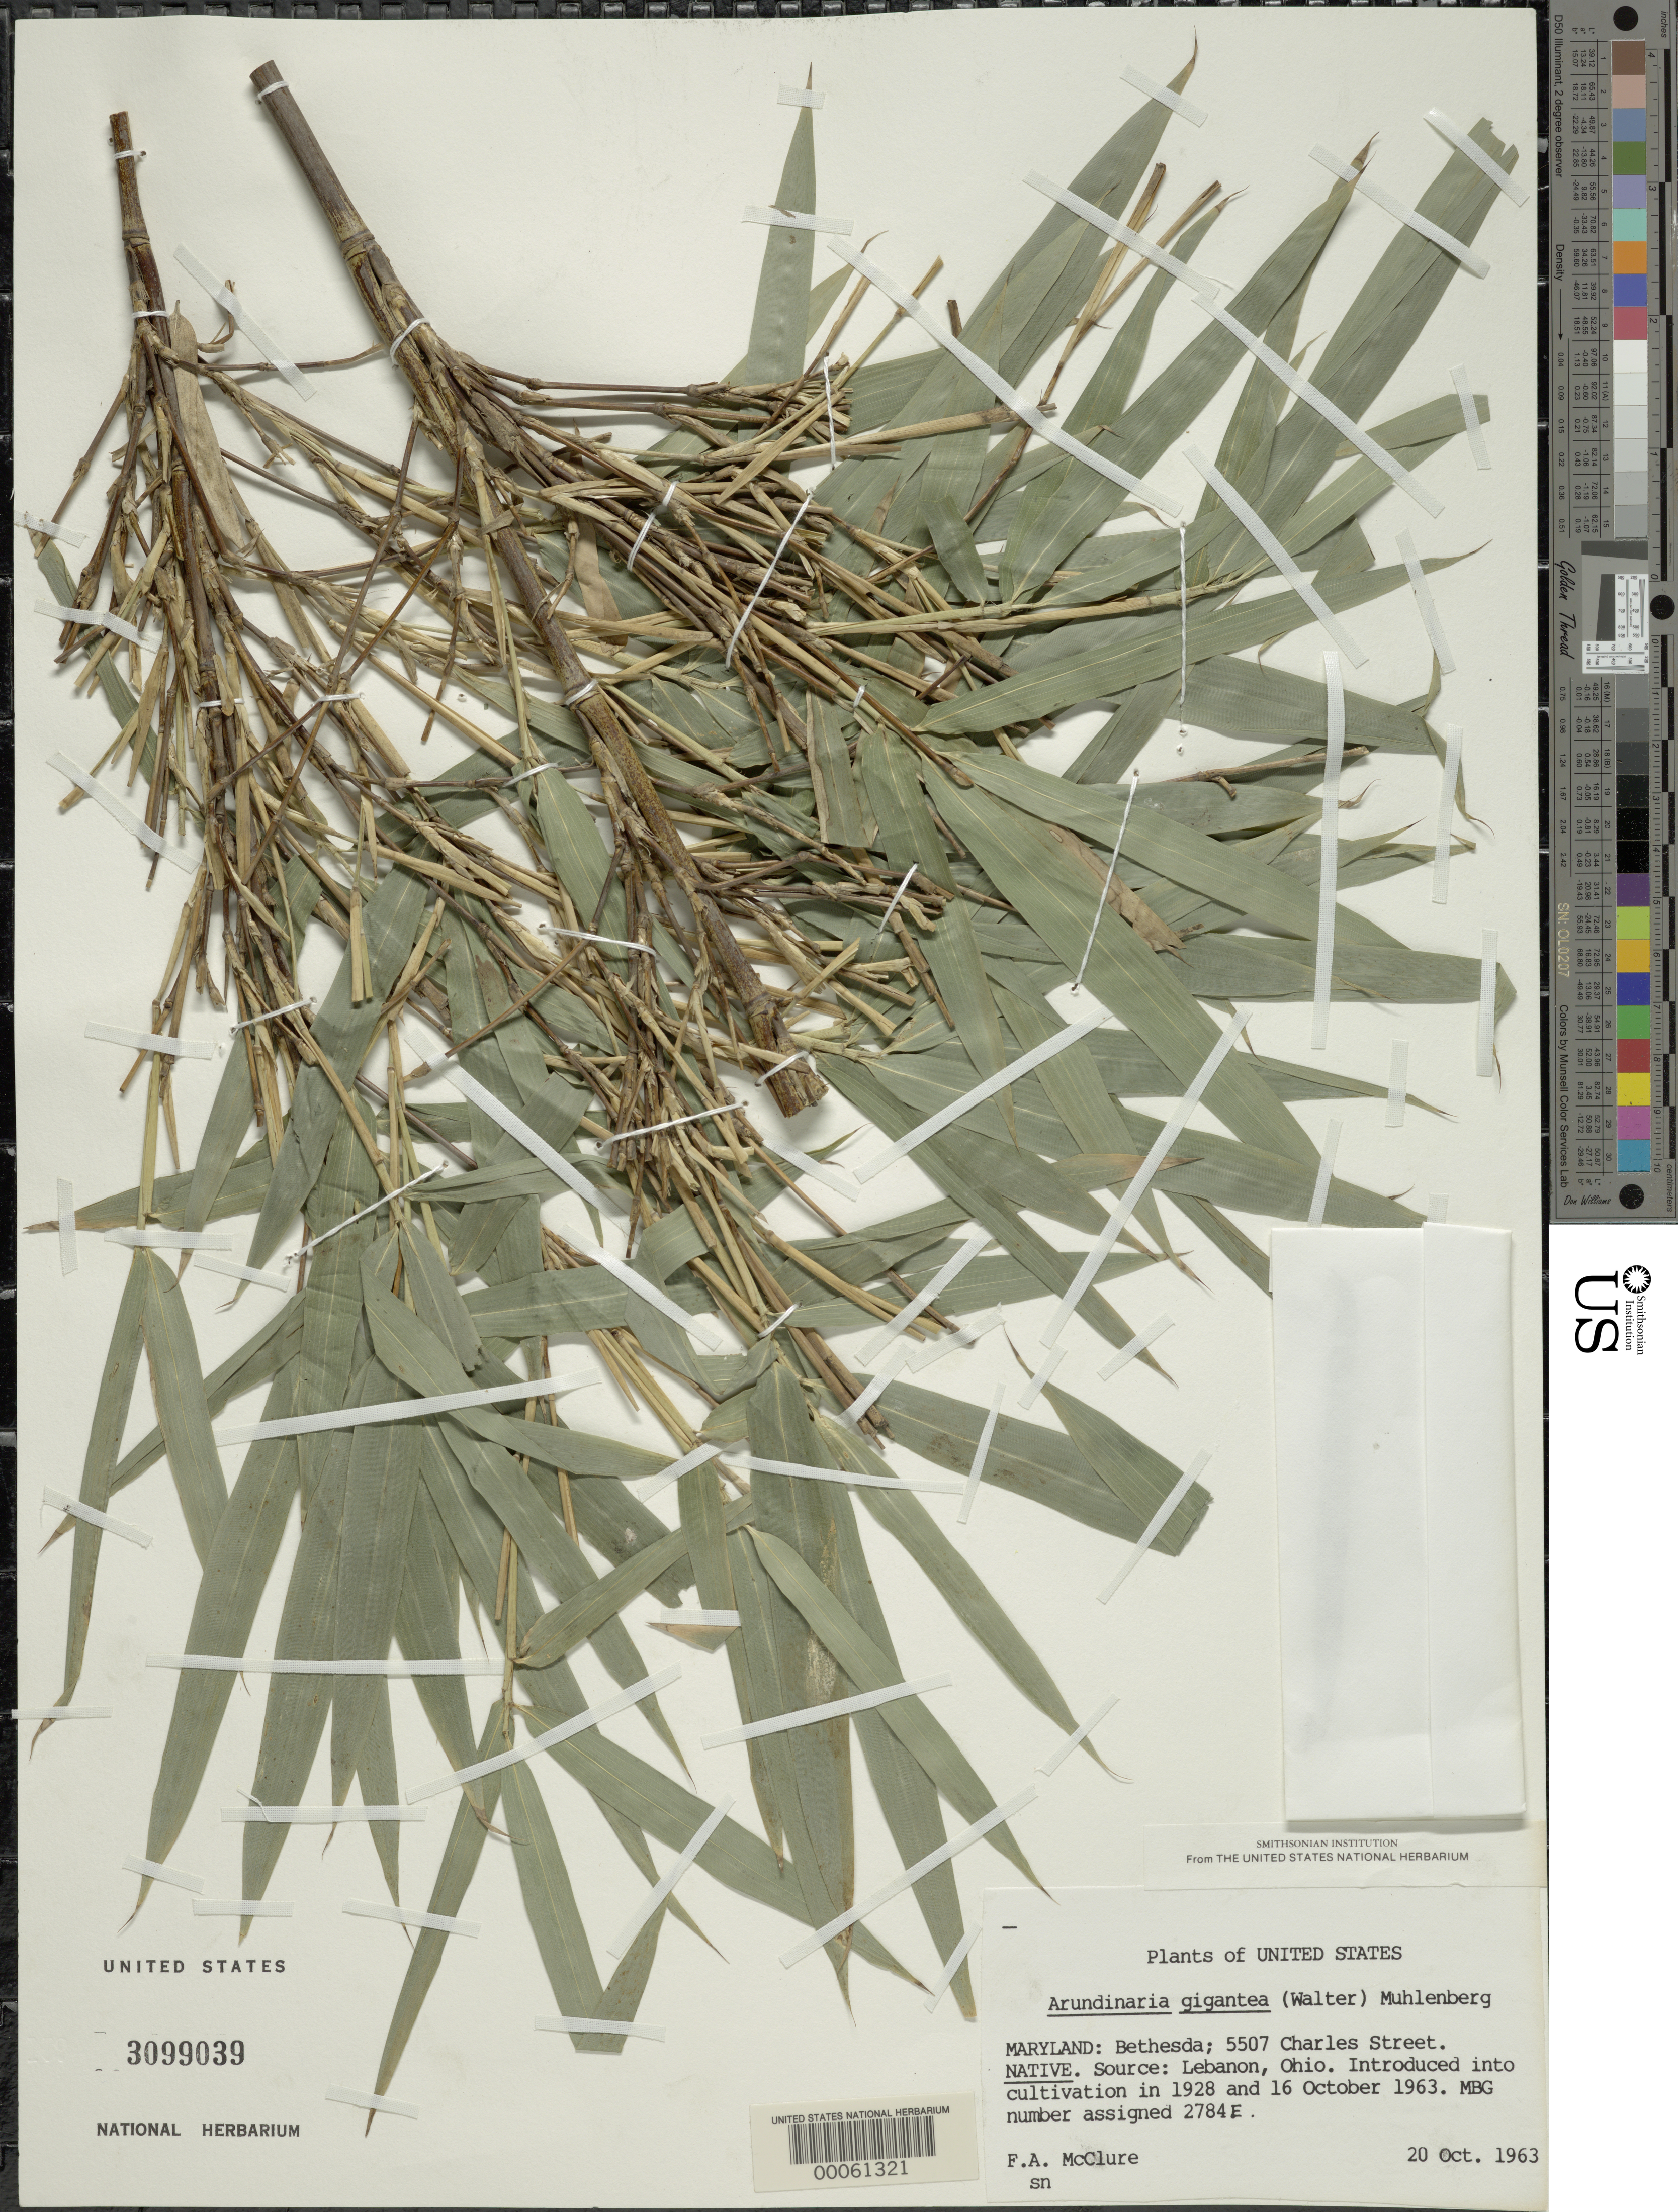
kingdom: Plantae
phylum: Tracheophyta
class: Liliopsida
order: Poales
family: Poaceae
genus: Arundinaria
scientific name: Arundinaria gigantea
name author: (Walter) Muhl.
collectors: F. A. McClure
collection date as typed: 20 Oct 1963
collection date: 1963-10-20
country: United States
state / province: Maryland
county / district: Montgomery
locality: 5507 Charles Street, Bethesda (McClure's garden)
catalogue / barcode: US 3099039